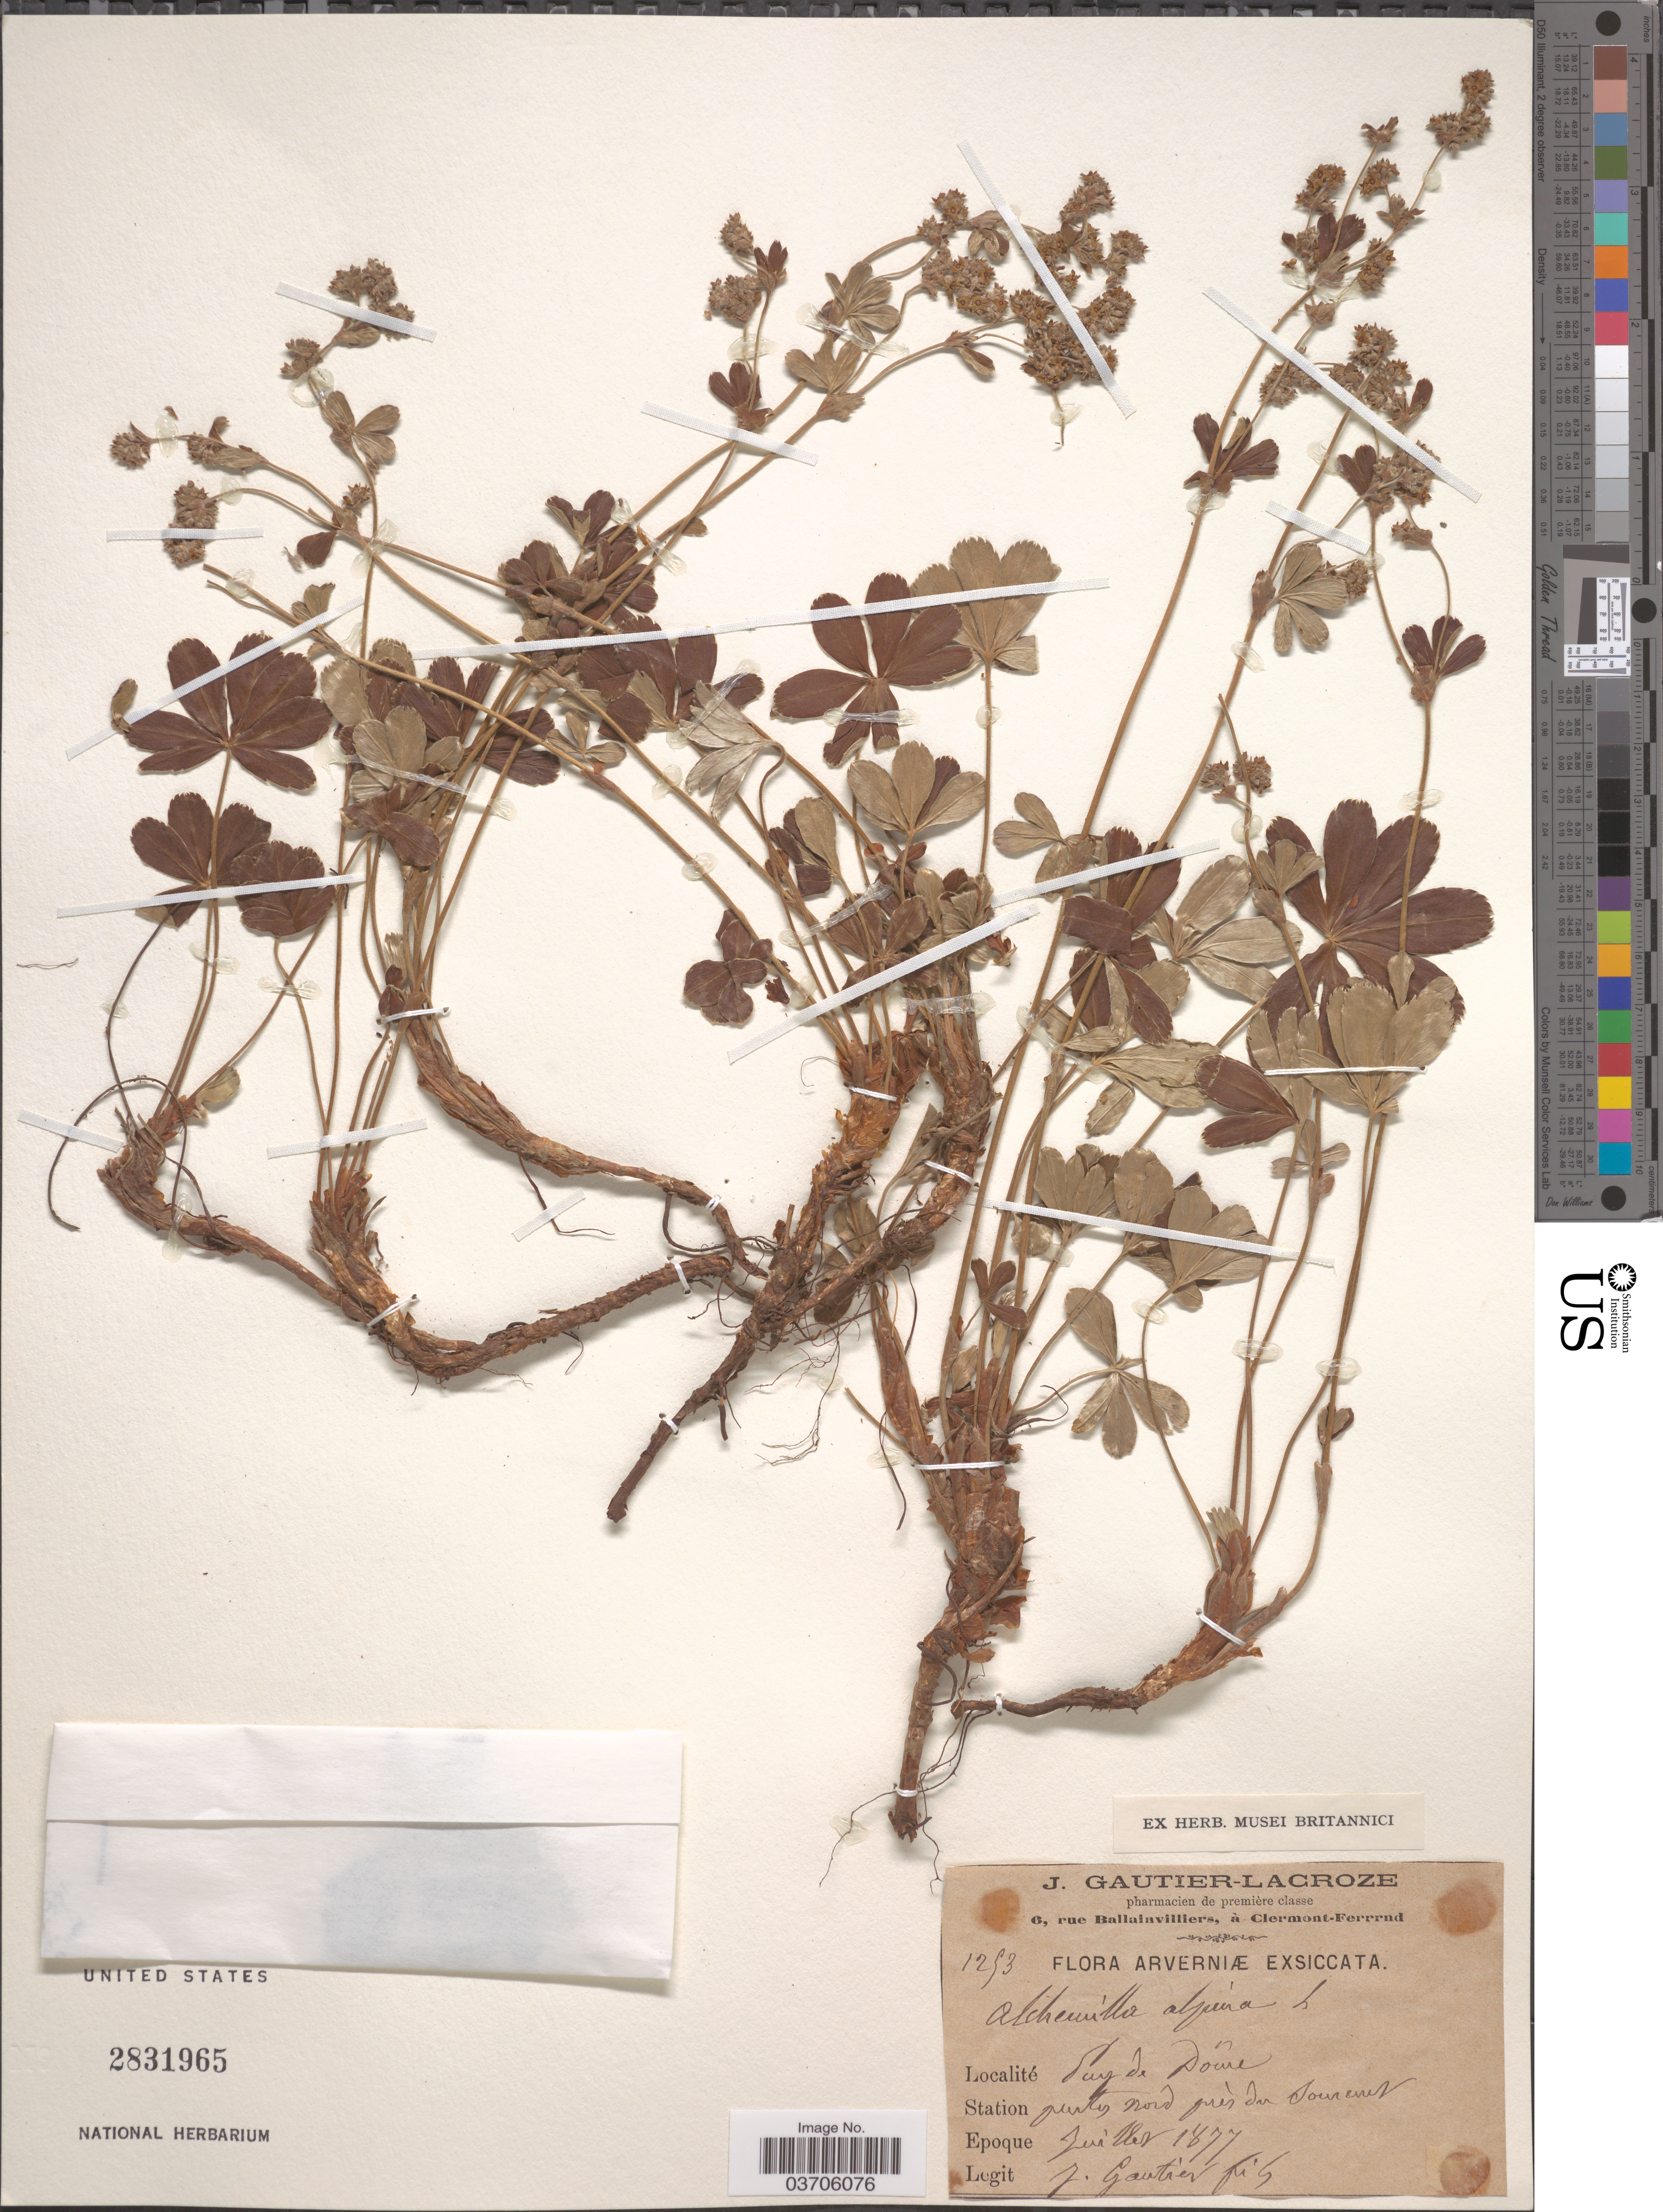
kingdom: Plantae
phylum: Tracheophyta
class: Magnoliopsida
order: Rosales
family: Rosaceae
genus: Alchemilla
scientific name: Alchemilla alpina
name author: L.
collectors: J. Gautier-Lacroze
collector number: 1253*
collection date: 1877-07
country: France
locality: Arverniæ. Puy de Dome. Station purty nord près du Sourens. [interpreted]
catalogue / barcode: US 2831965